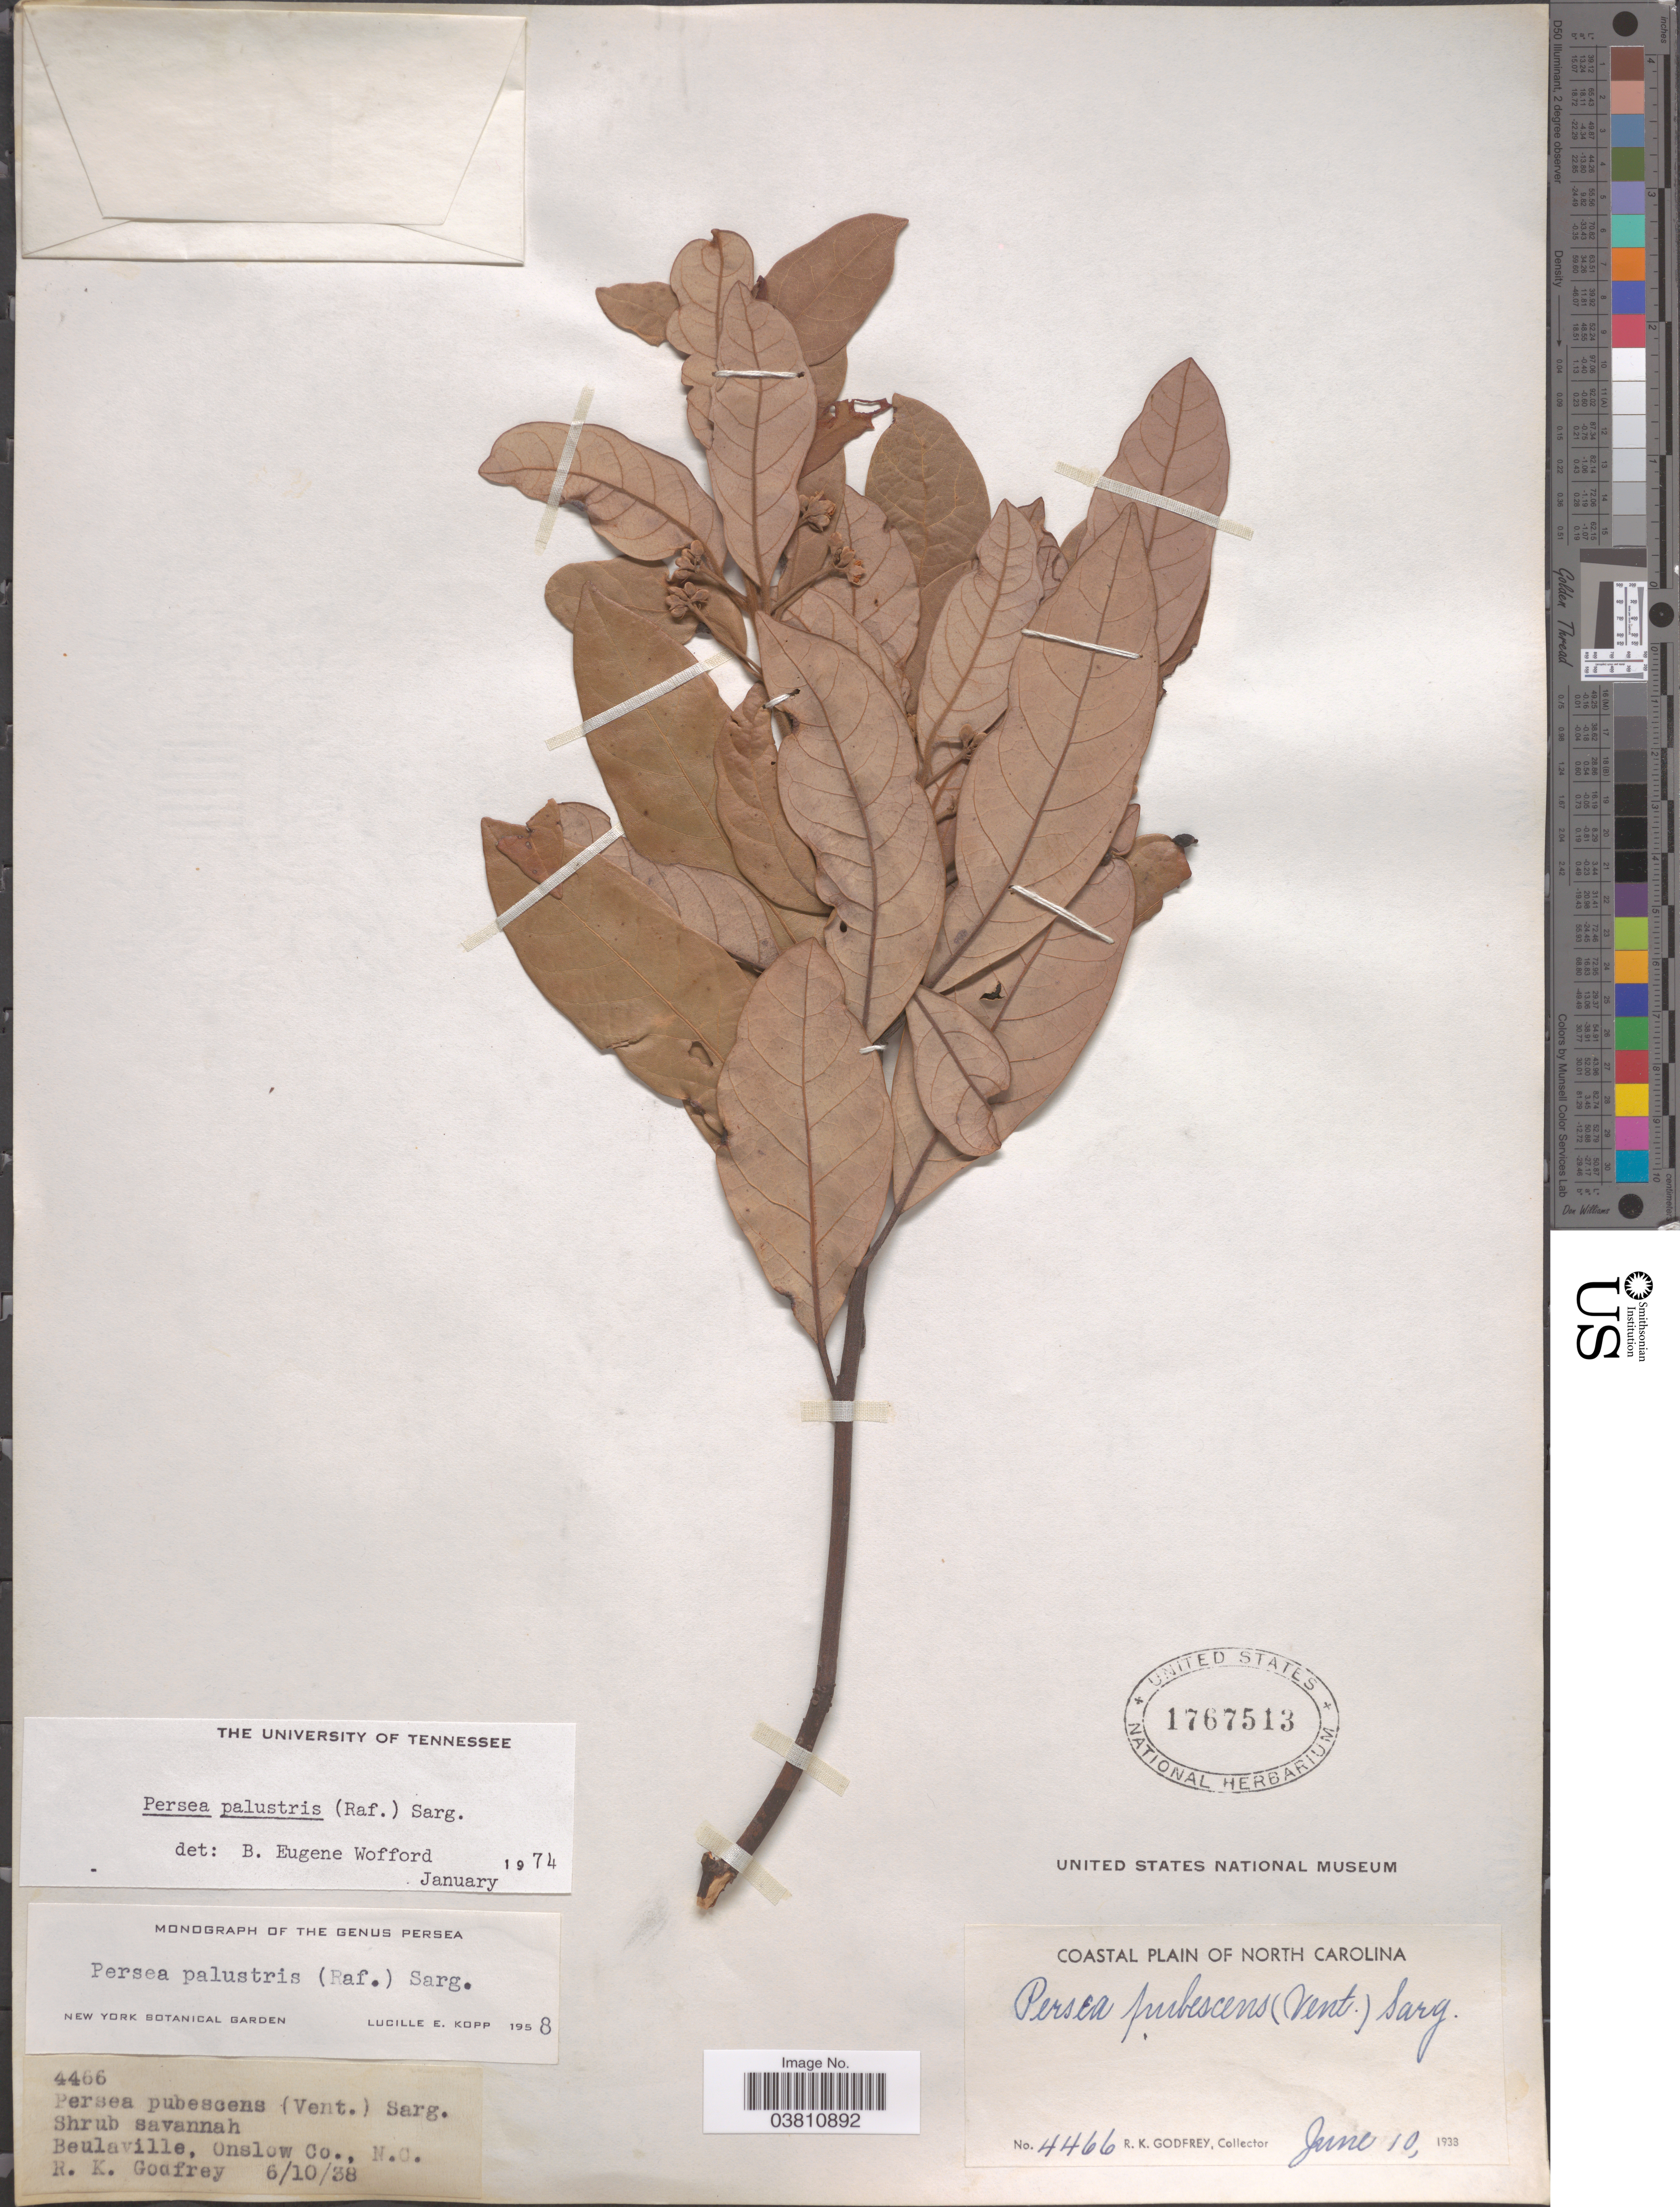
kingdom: Plantae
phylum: Tracheophyta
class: Magnoliopsida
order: Laurales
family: Lauraceae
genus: Persea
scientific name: Persea palustris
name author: (Raf.) Sarg.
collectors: R. K. Godfrey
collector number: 4466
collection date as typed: Transcribed d/m/y: 6/10/38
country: United States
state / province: North Carolina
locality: Coastal Plain of North Carolina. Beulaville, Onslow co.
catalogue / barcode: US 1767513